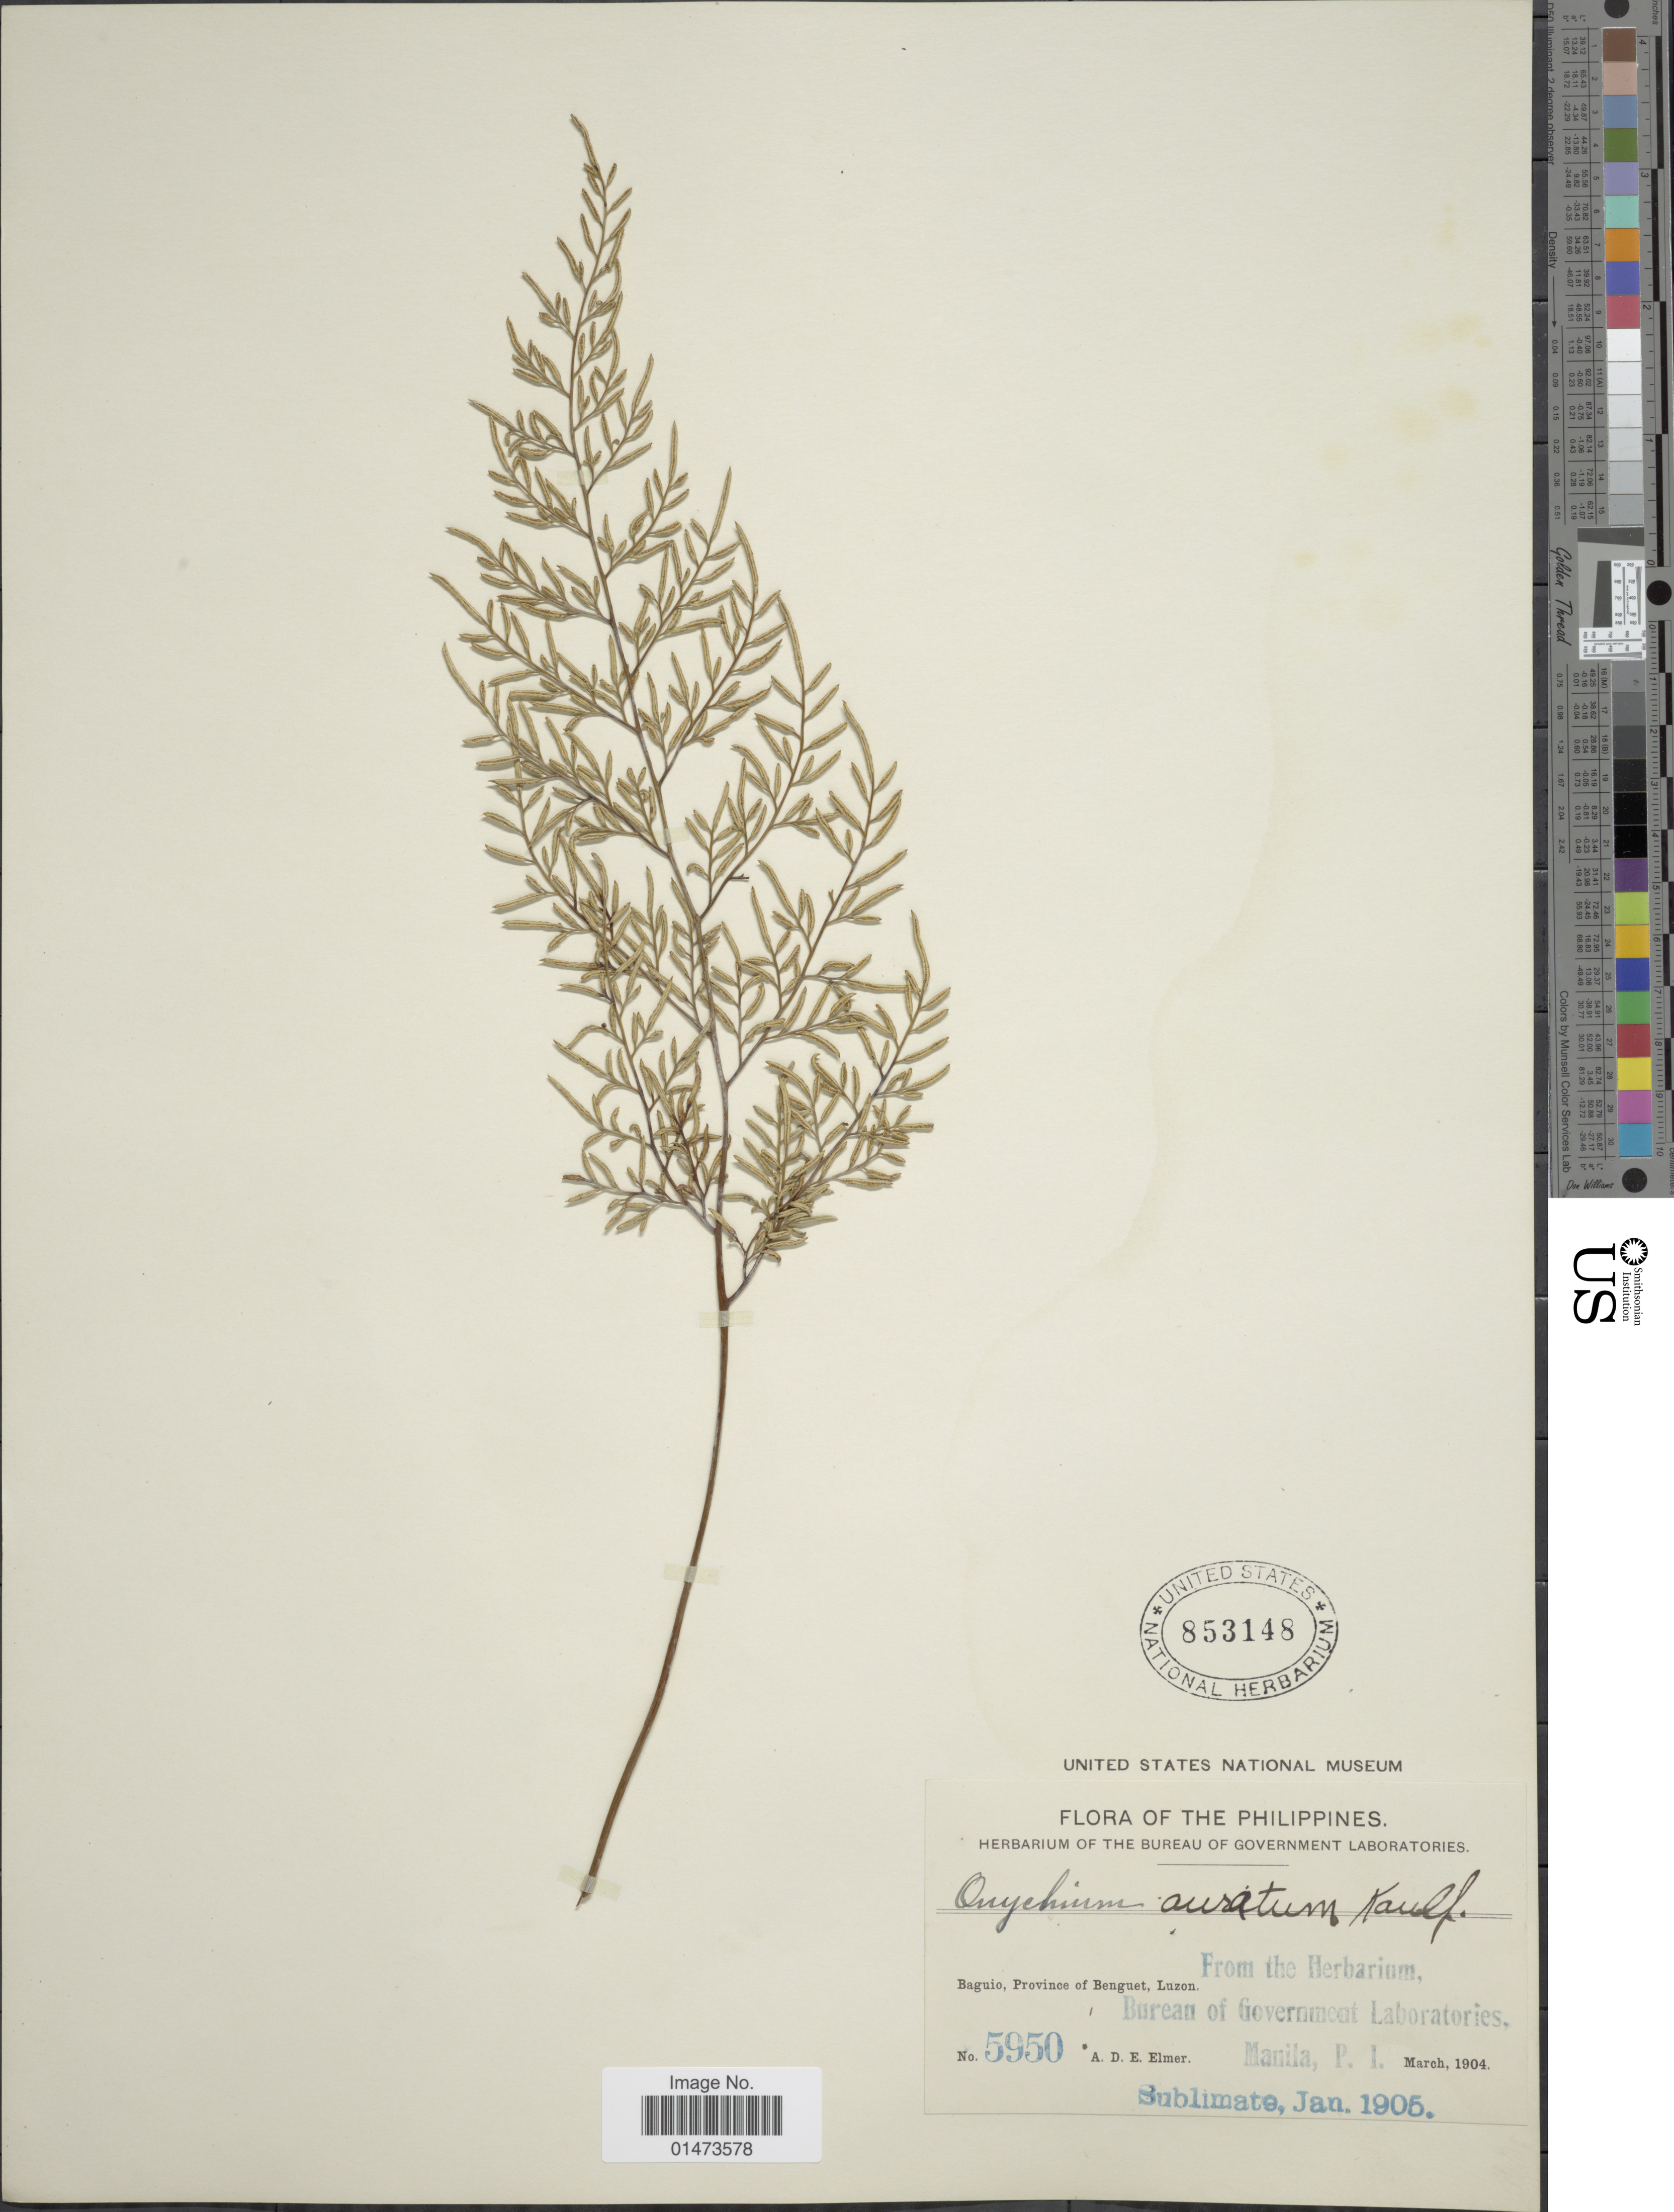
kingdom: Plantae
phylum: Tracheophyta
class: Polypodiopsida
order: Polypodiales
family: Pteridaceae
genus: Onychium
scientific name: Onychium siliculosum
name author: (Desv.) C. Chr.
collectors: A. D. E. Elmer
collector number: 5950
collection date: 1904-03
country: Philippines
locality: Baguio, Proivnce of Benguet, Luzon.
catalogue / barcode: US 853148